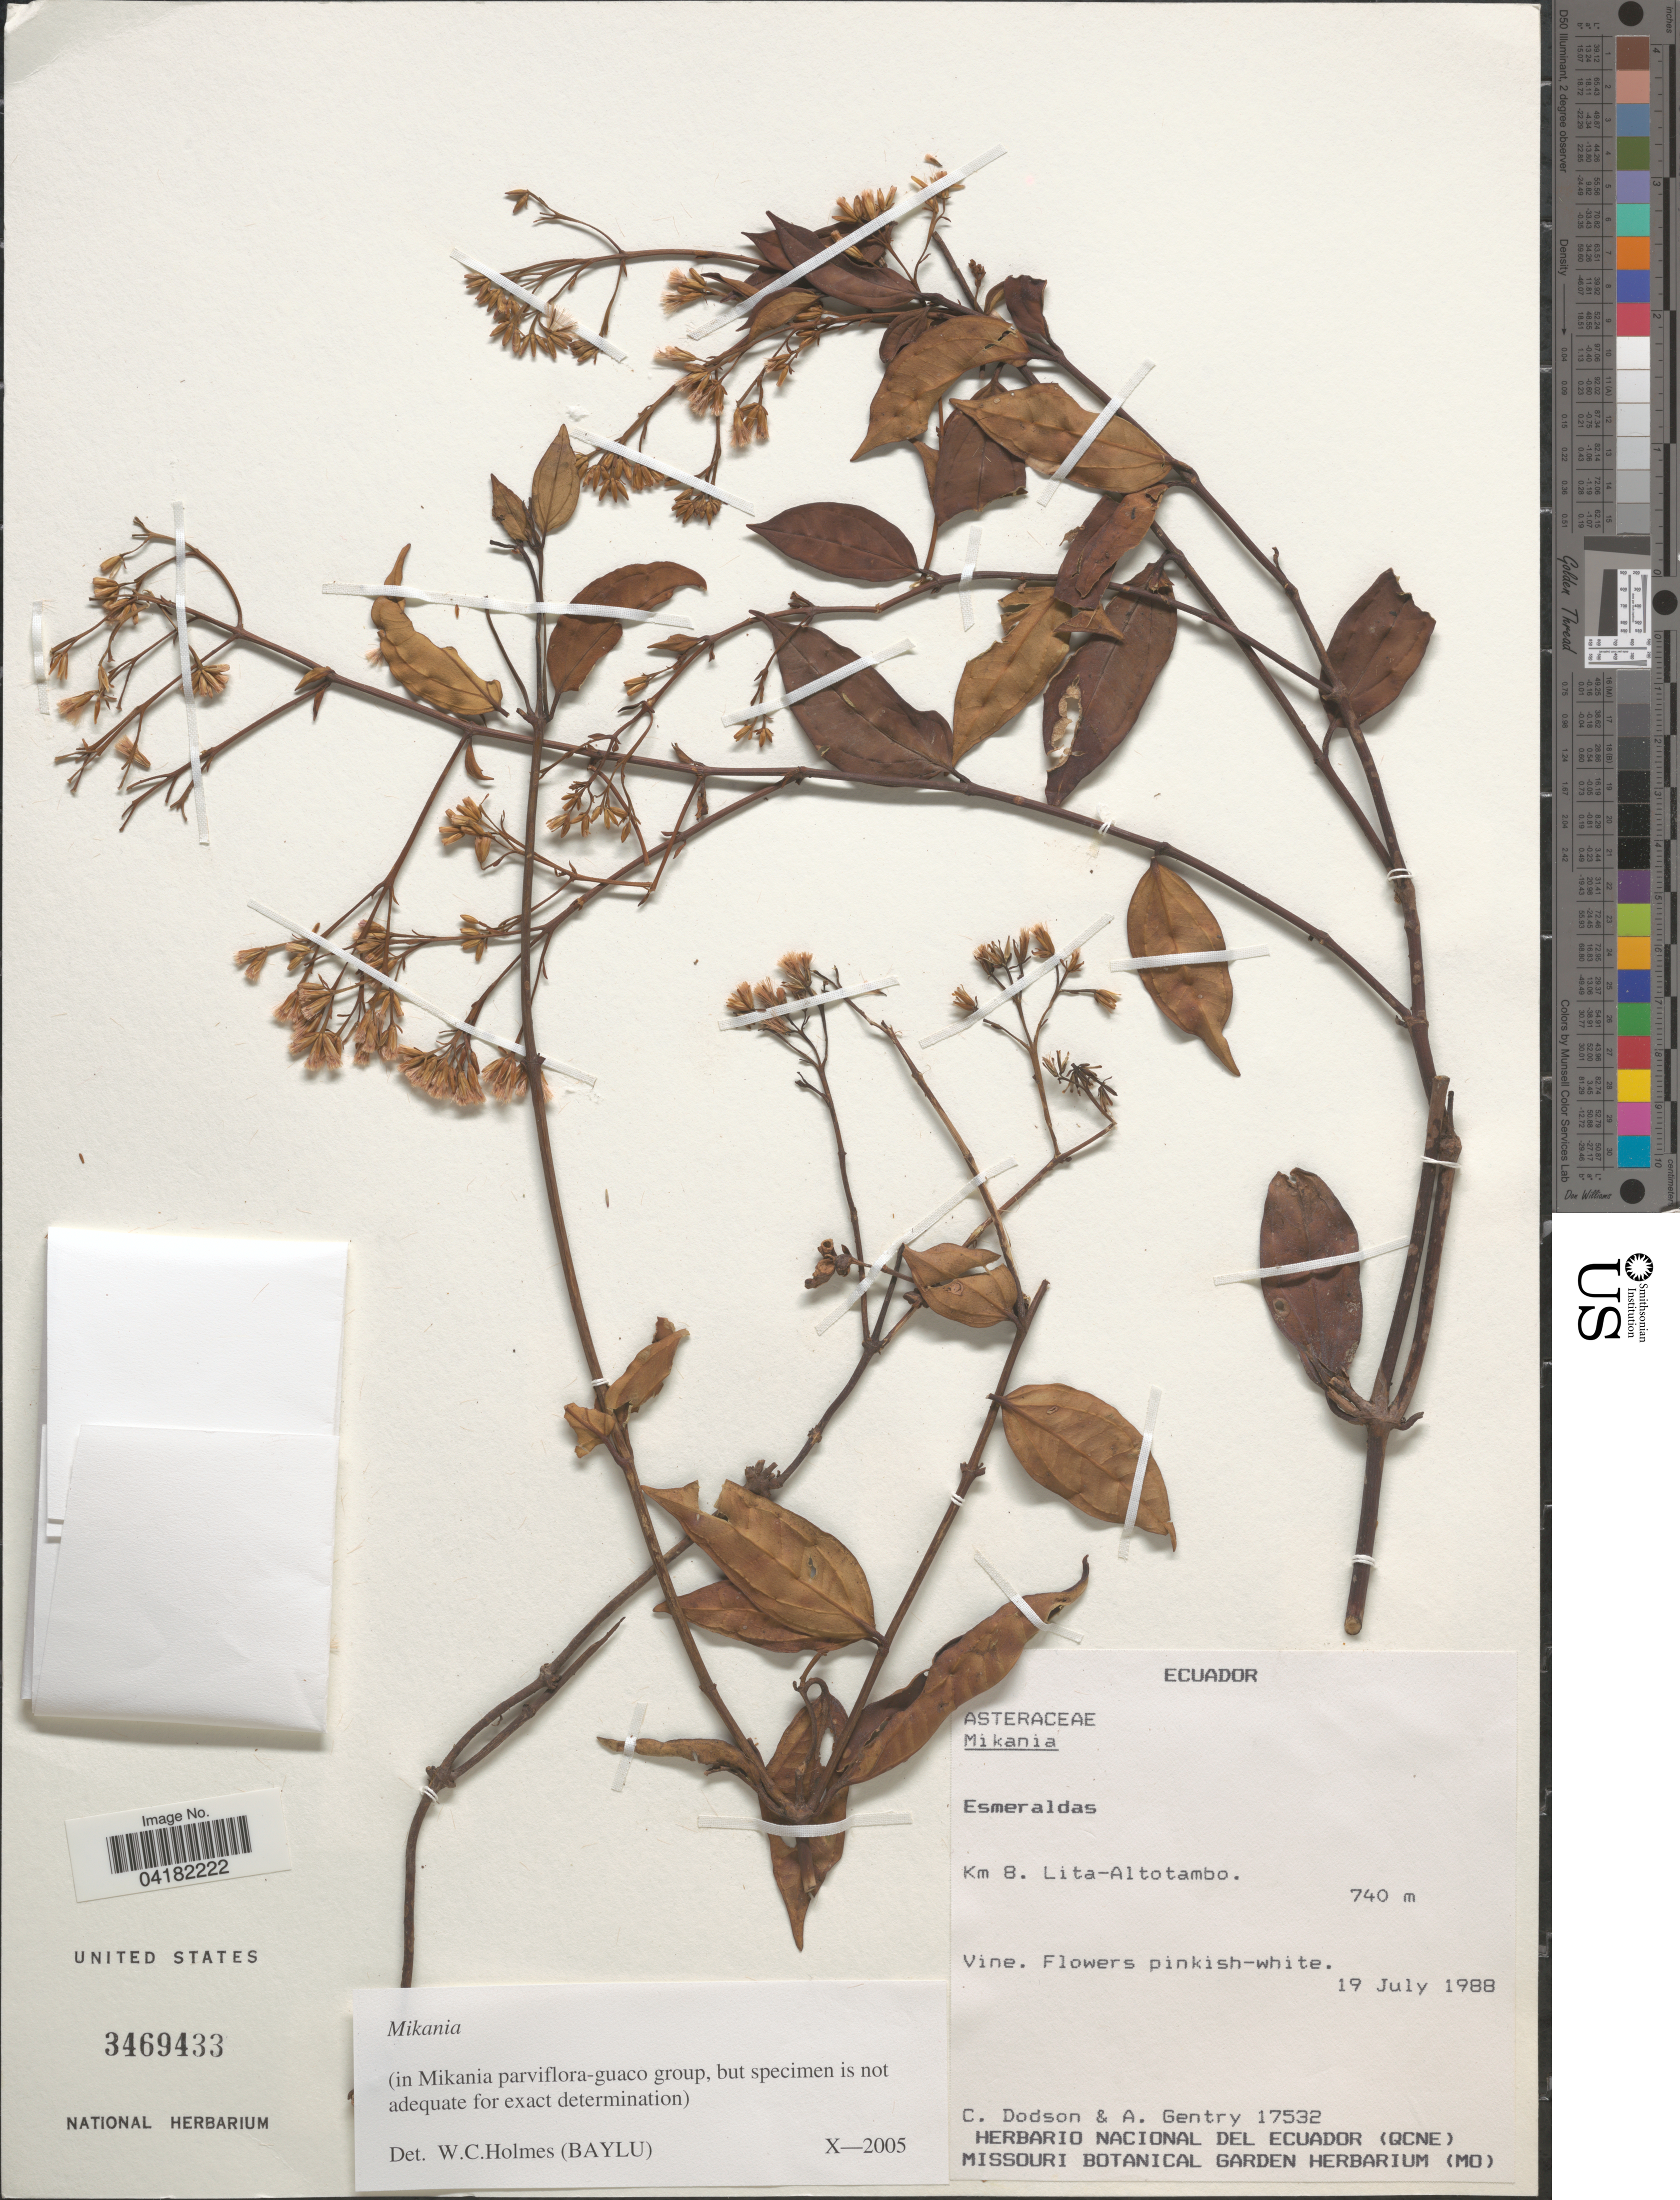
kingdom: Plantae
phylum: Tracheophyta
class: Magnoliopsida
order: Asterales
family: Asteraceae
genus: Mikania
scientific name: Mikania sp.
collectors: C. Dodson & A. H. Gentry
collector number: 17532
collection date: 1988-07-19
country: Ecuador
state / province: Esmeraldas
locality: Km 8. Lita-Altotambo.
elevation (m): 740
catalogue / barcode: US 3469433